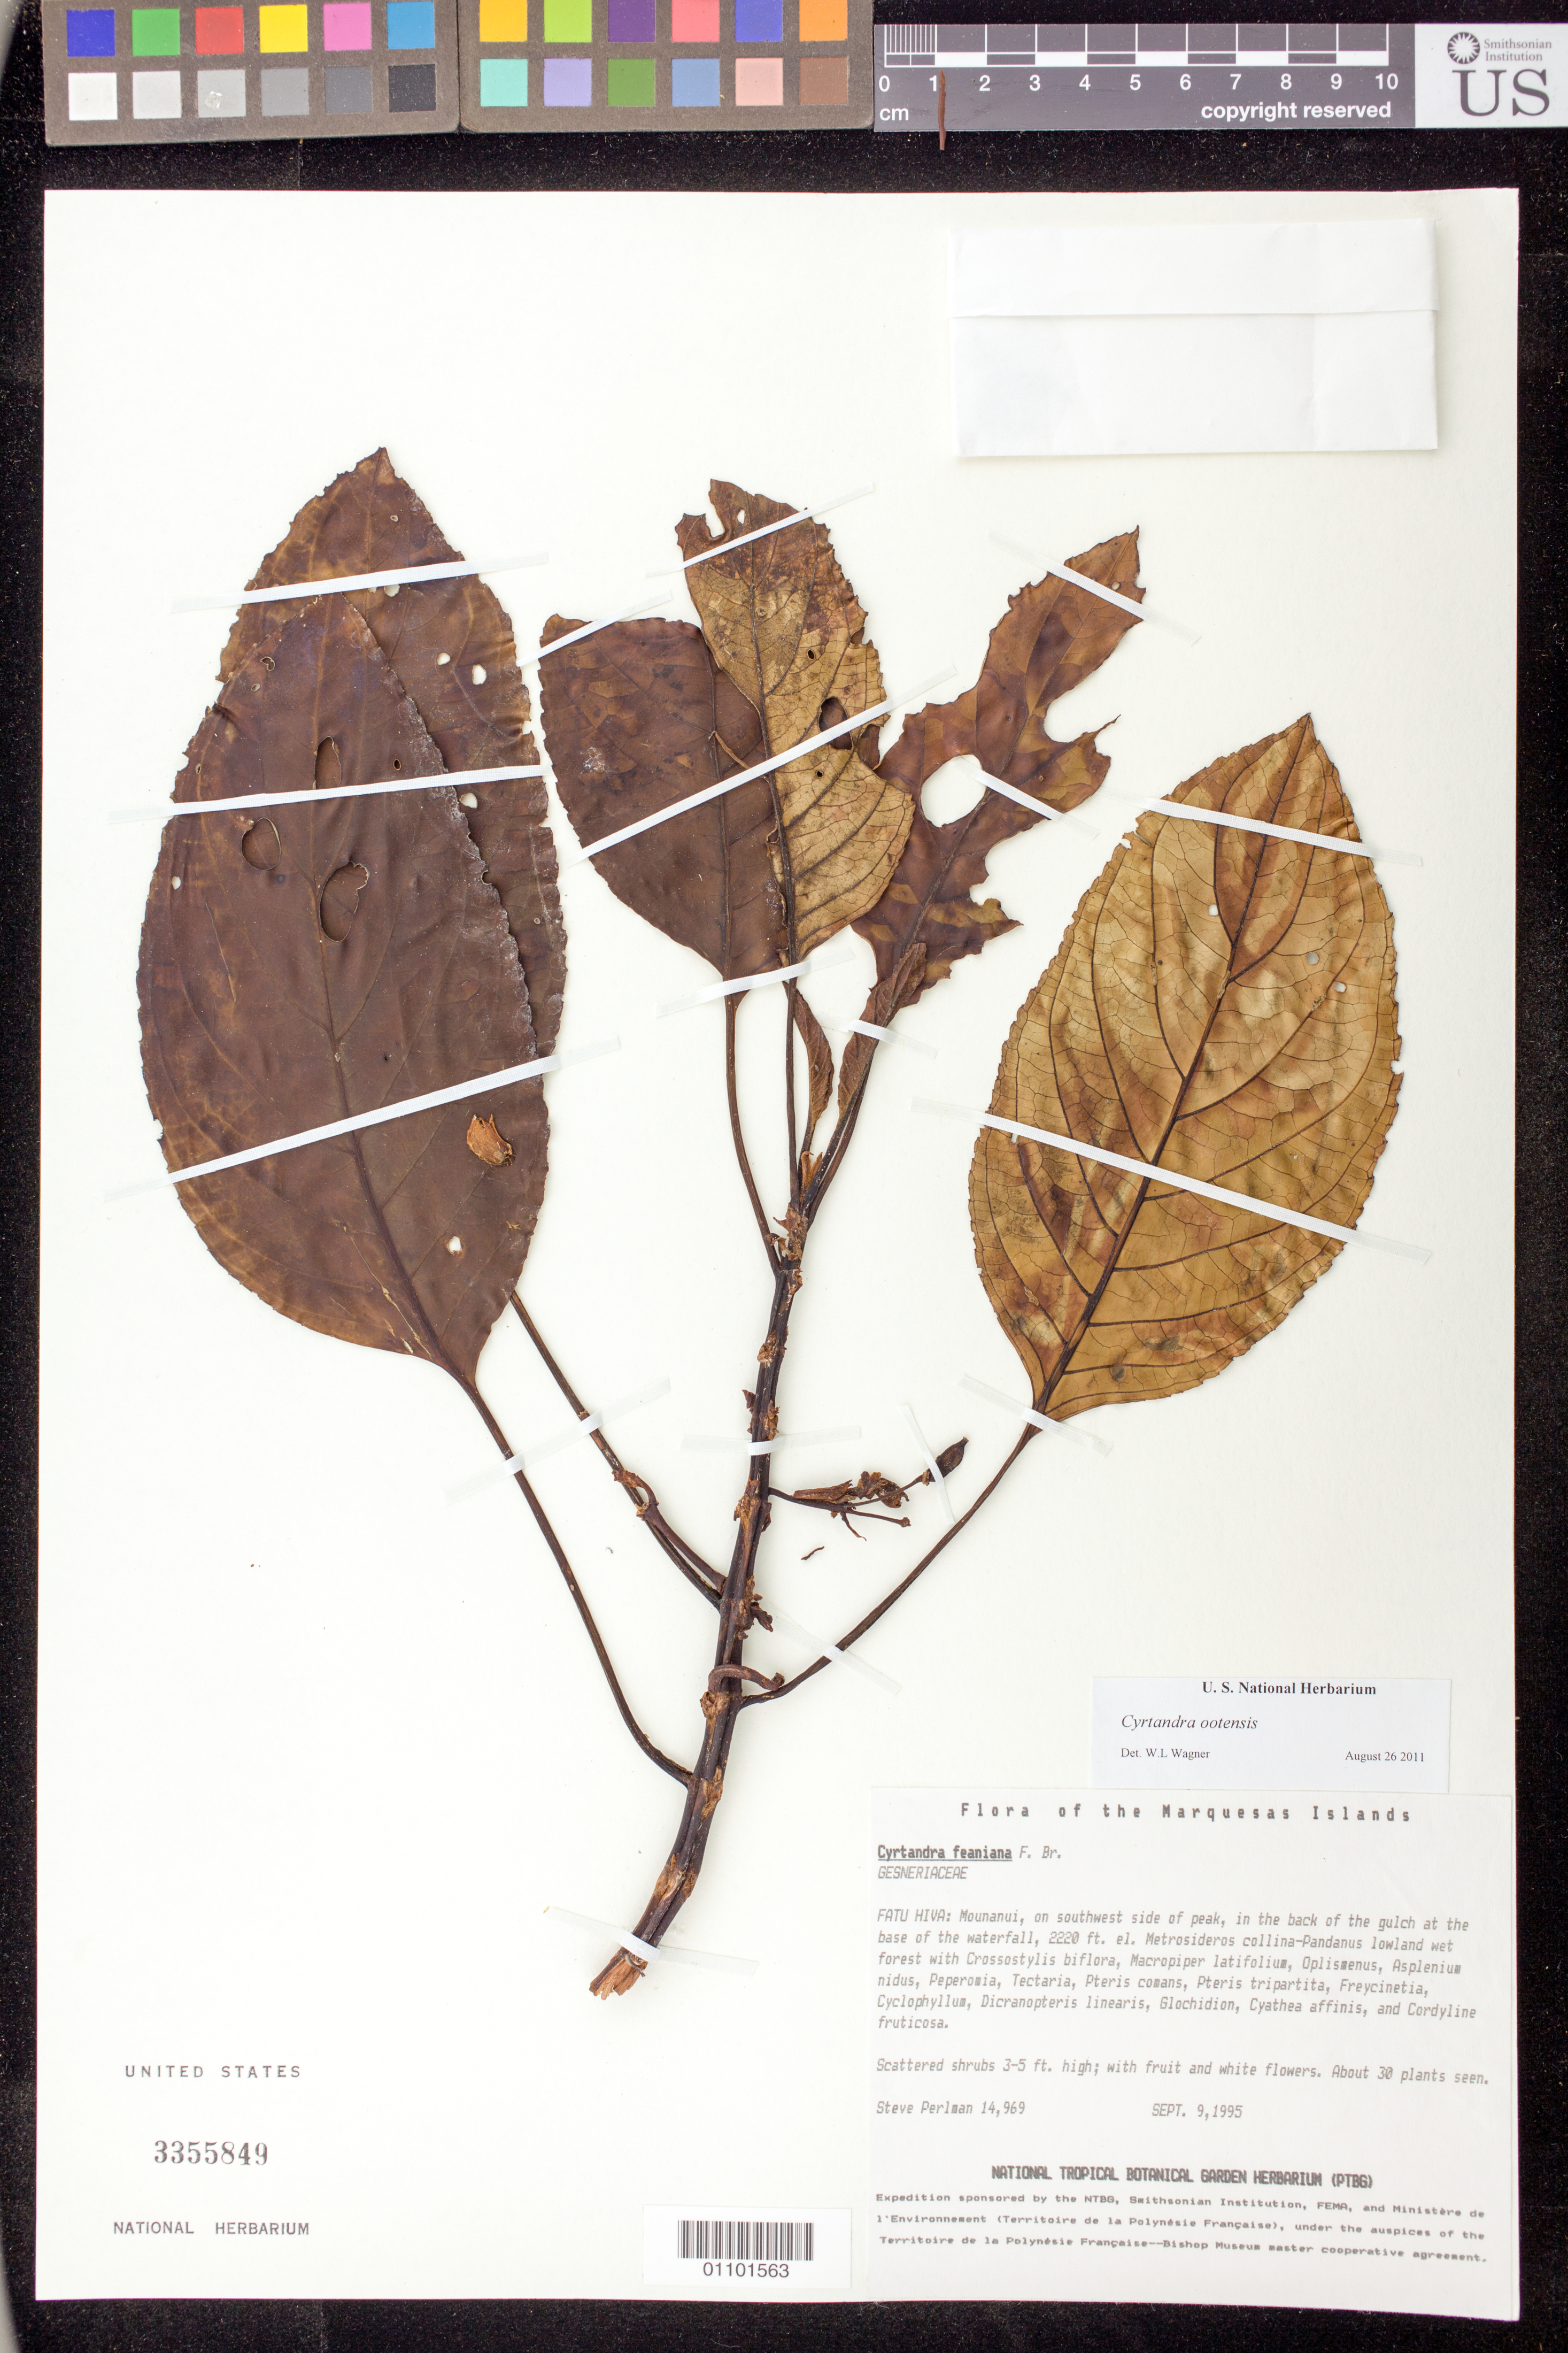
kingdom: Plantae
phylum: Tracheophyta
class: Magnoliopsida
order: Lamiales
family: Gesneriaceae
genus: Cyrtandra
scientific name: Cyrtandra ootensis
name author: F. Br.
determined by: Wagner, W. L., (BOT), Smithsonian Institution - National Museum of Natural History (UNITED STATES)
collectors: S. P. Perlman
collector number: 14969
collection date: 1995-09-09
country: French Polynesia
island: Fatu Hiva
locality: Mounanui, on SW side of peak, in gulch back, at base of waterfall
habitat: In Metrosideros collina - Pandanus lowland wet forest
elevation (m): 677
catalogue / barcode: US 3355849